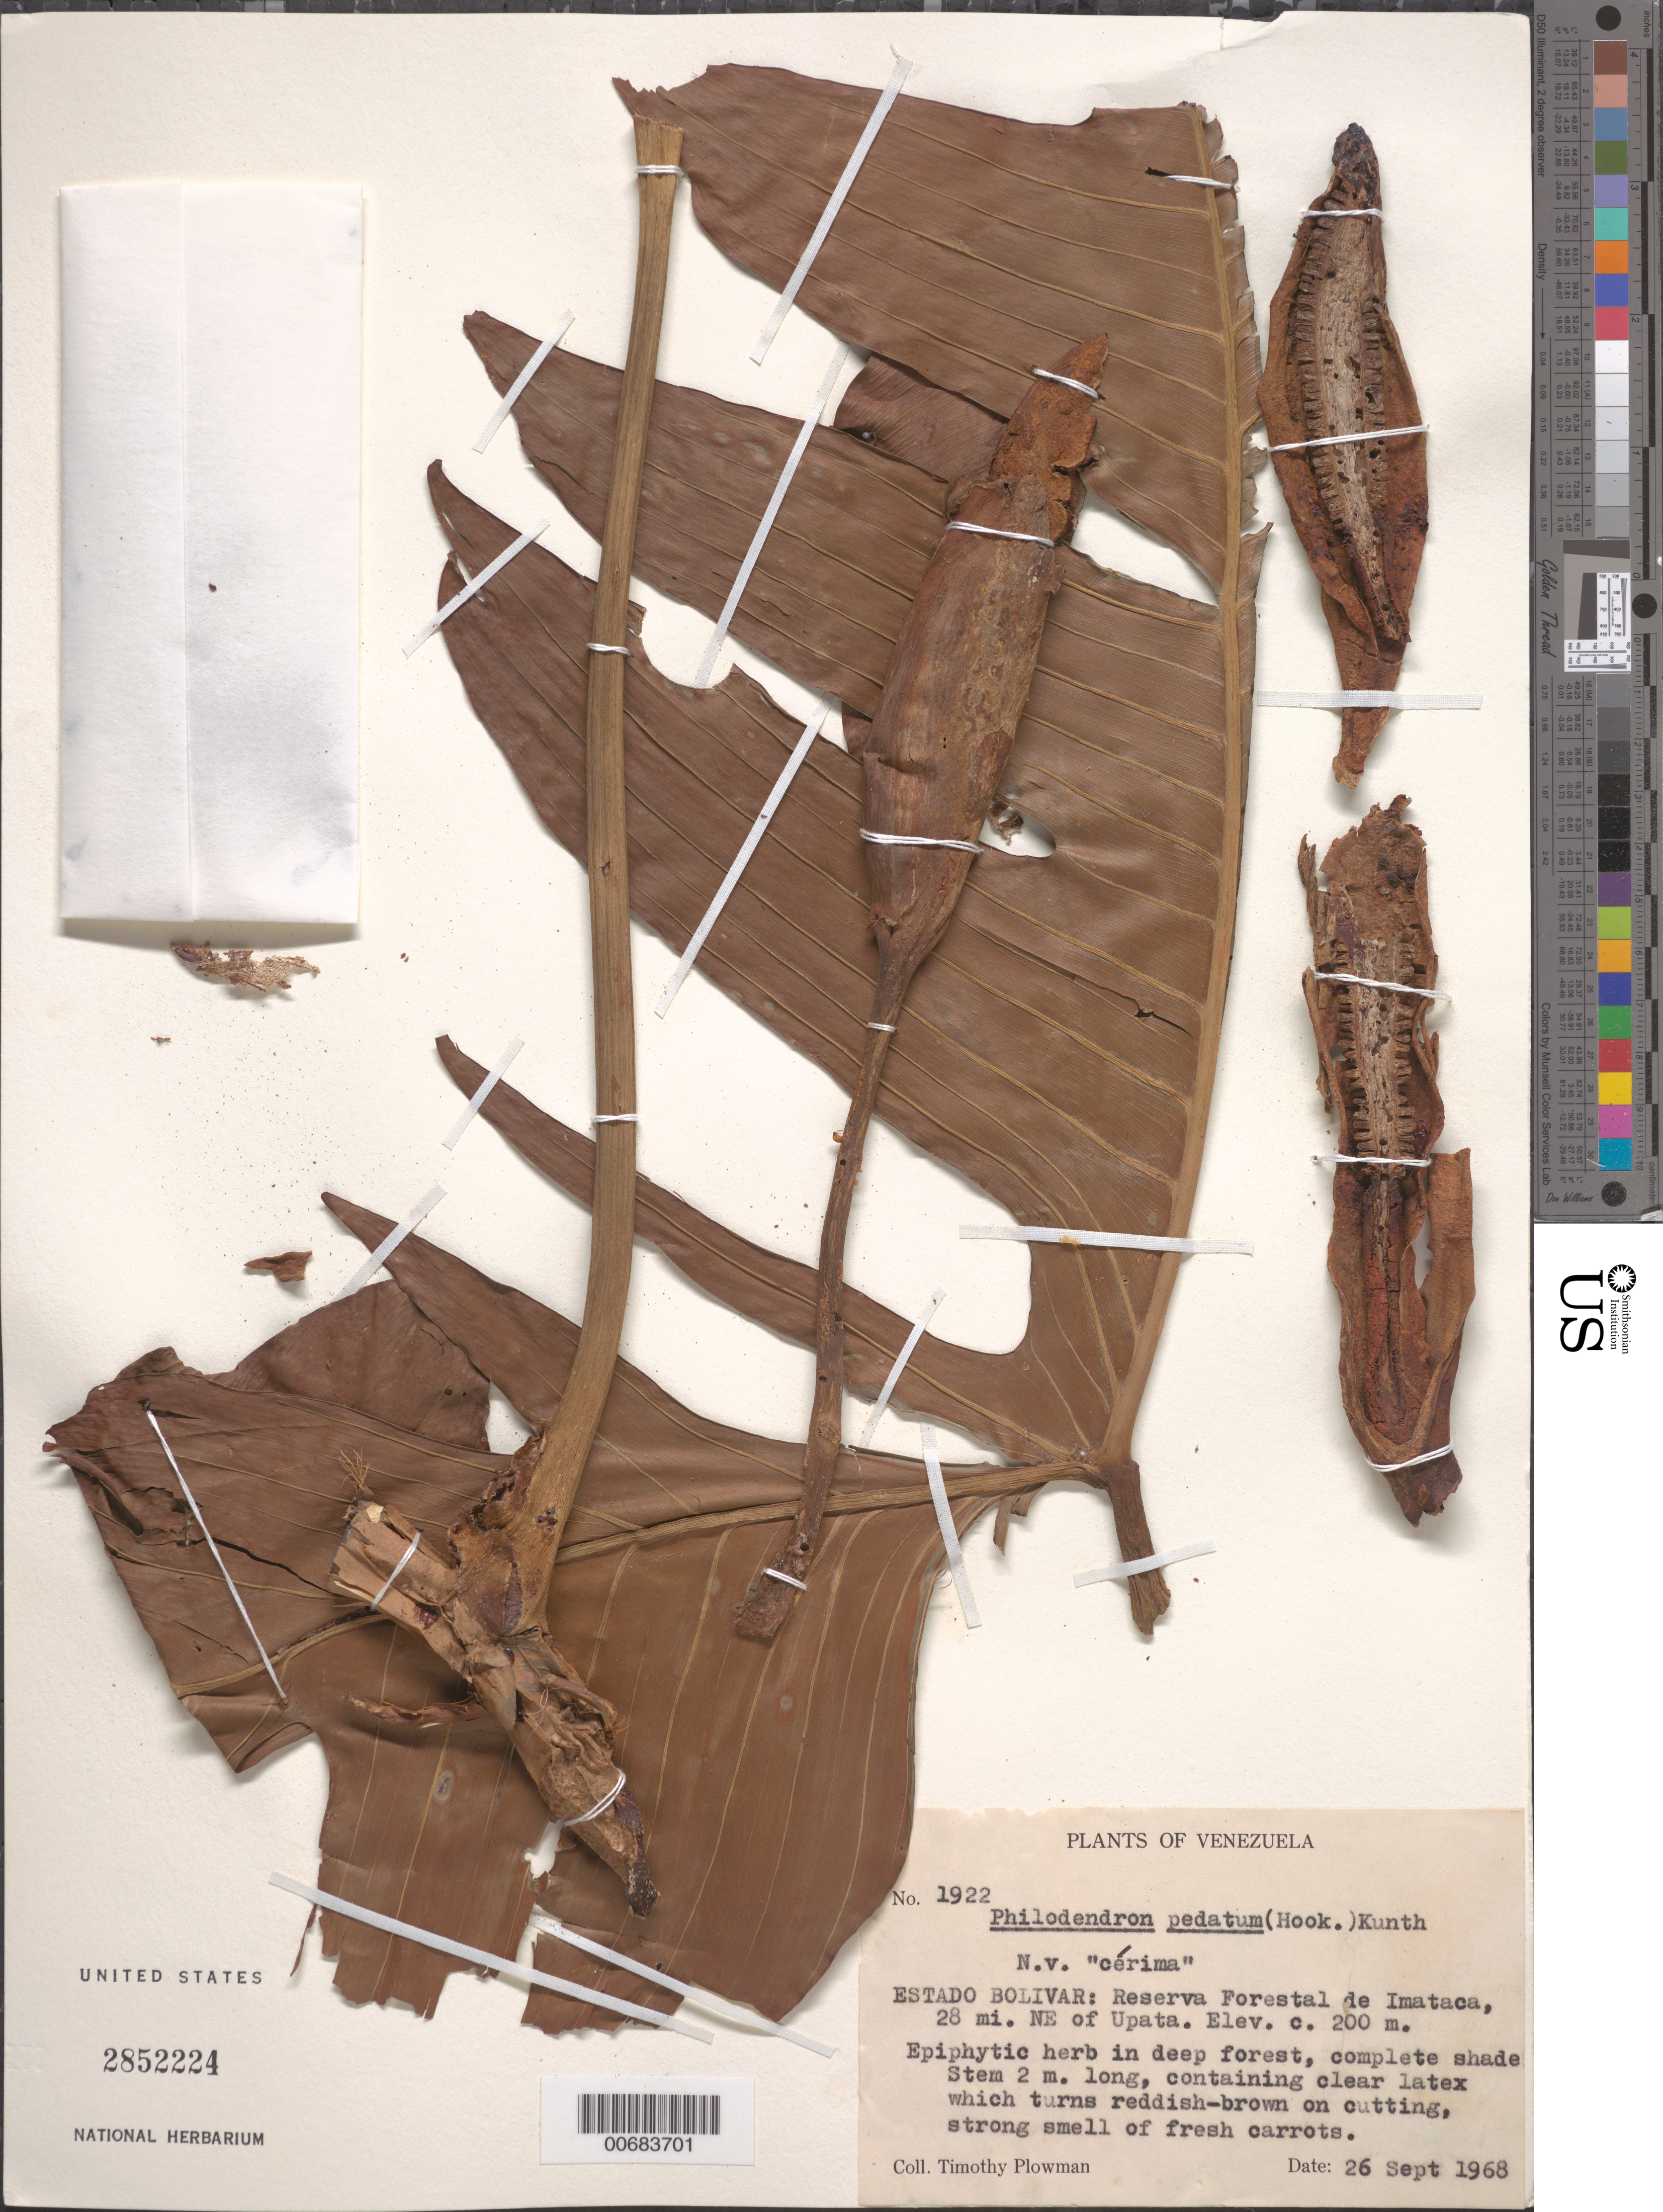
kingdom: Plantae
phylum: Tracheophyta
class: Liliopsida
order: Alismatales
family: Araceae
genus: Philodendron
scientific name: Philodendron pedatum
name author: (Hook.) Kunth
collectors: T. Plowman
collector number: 1922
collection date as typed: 26-Sep-68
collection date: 1968-09-26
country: Venezuela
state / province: Bolívar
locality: Reserva Forestal Imataca, 28 mi. NE of Upata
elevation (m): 200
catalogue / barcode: US 2852224